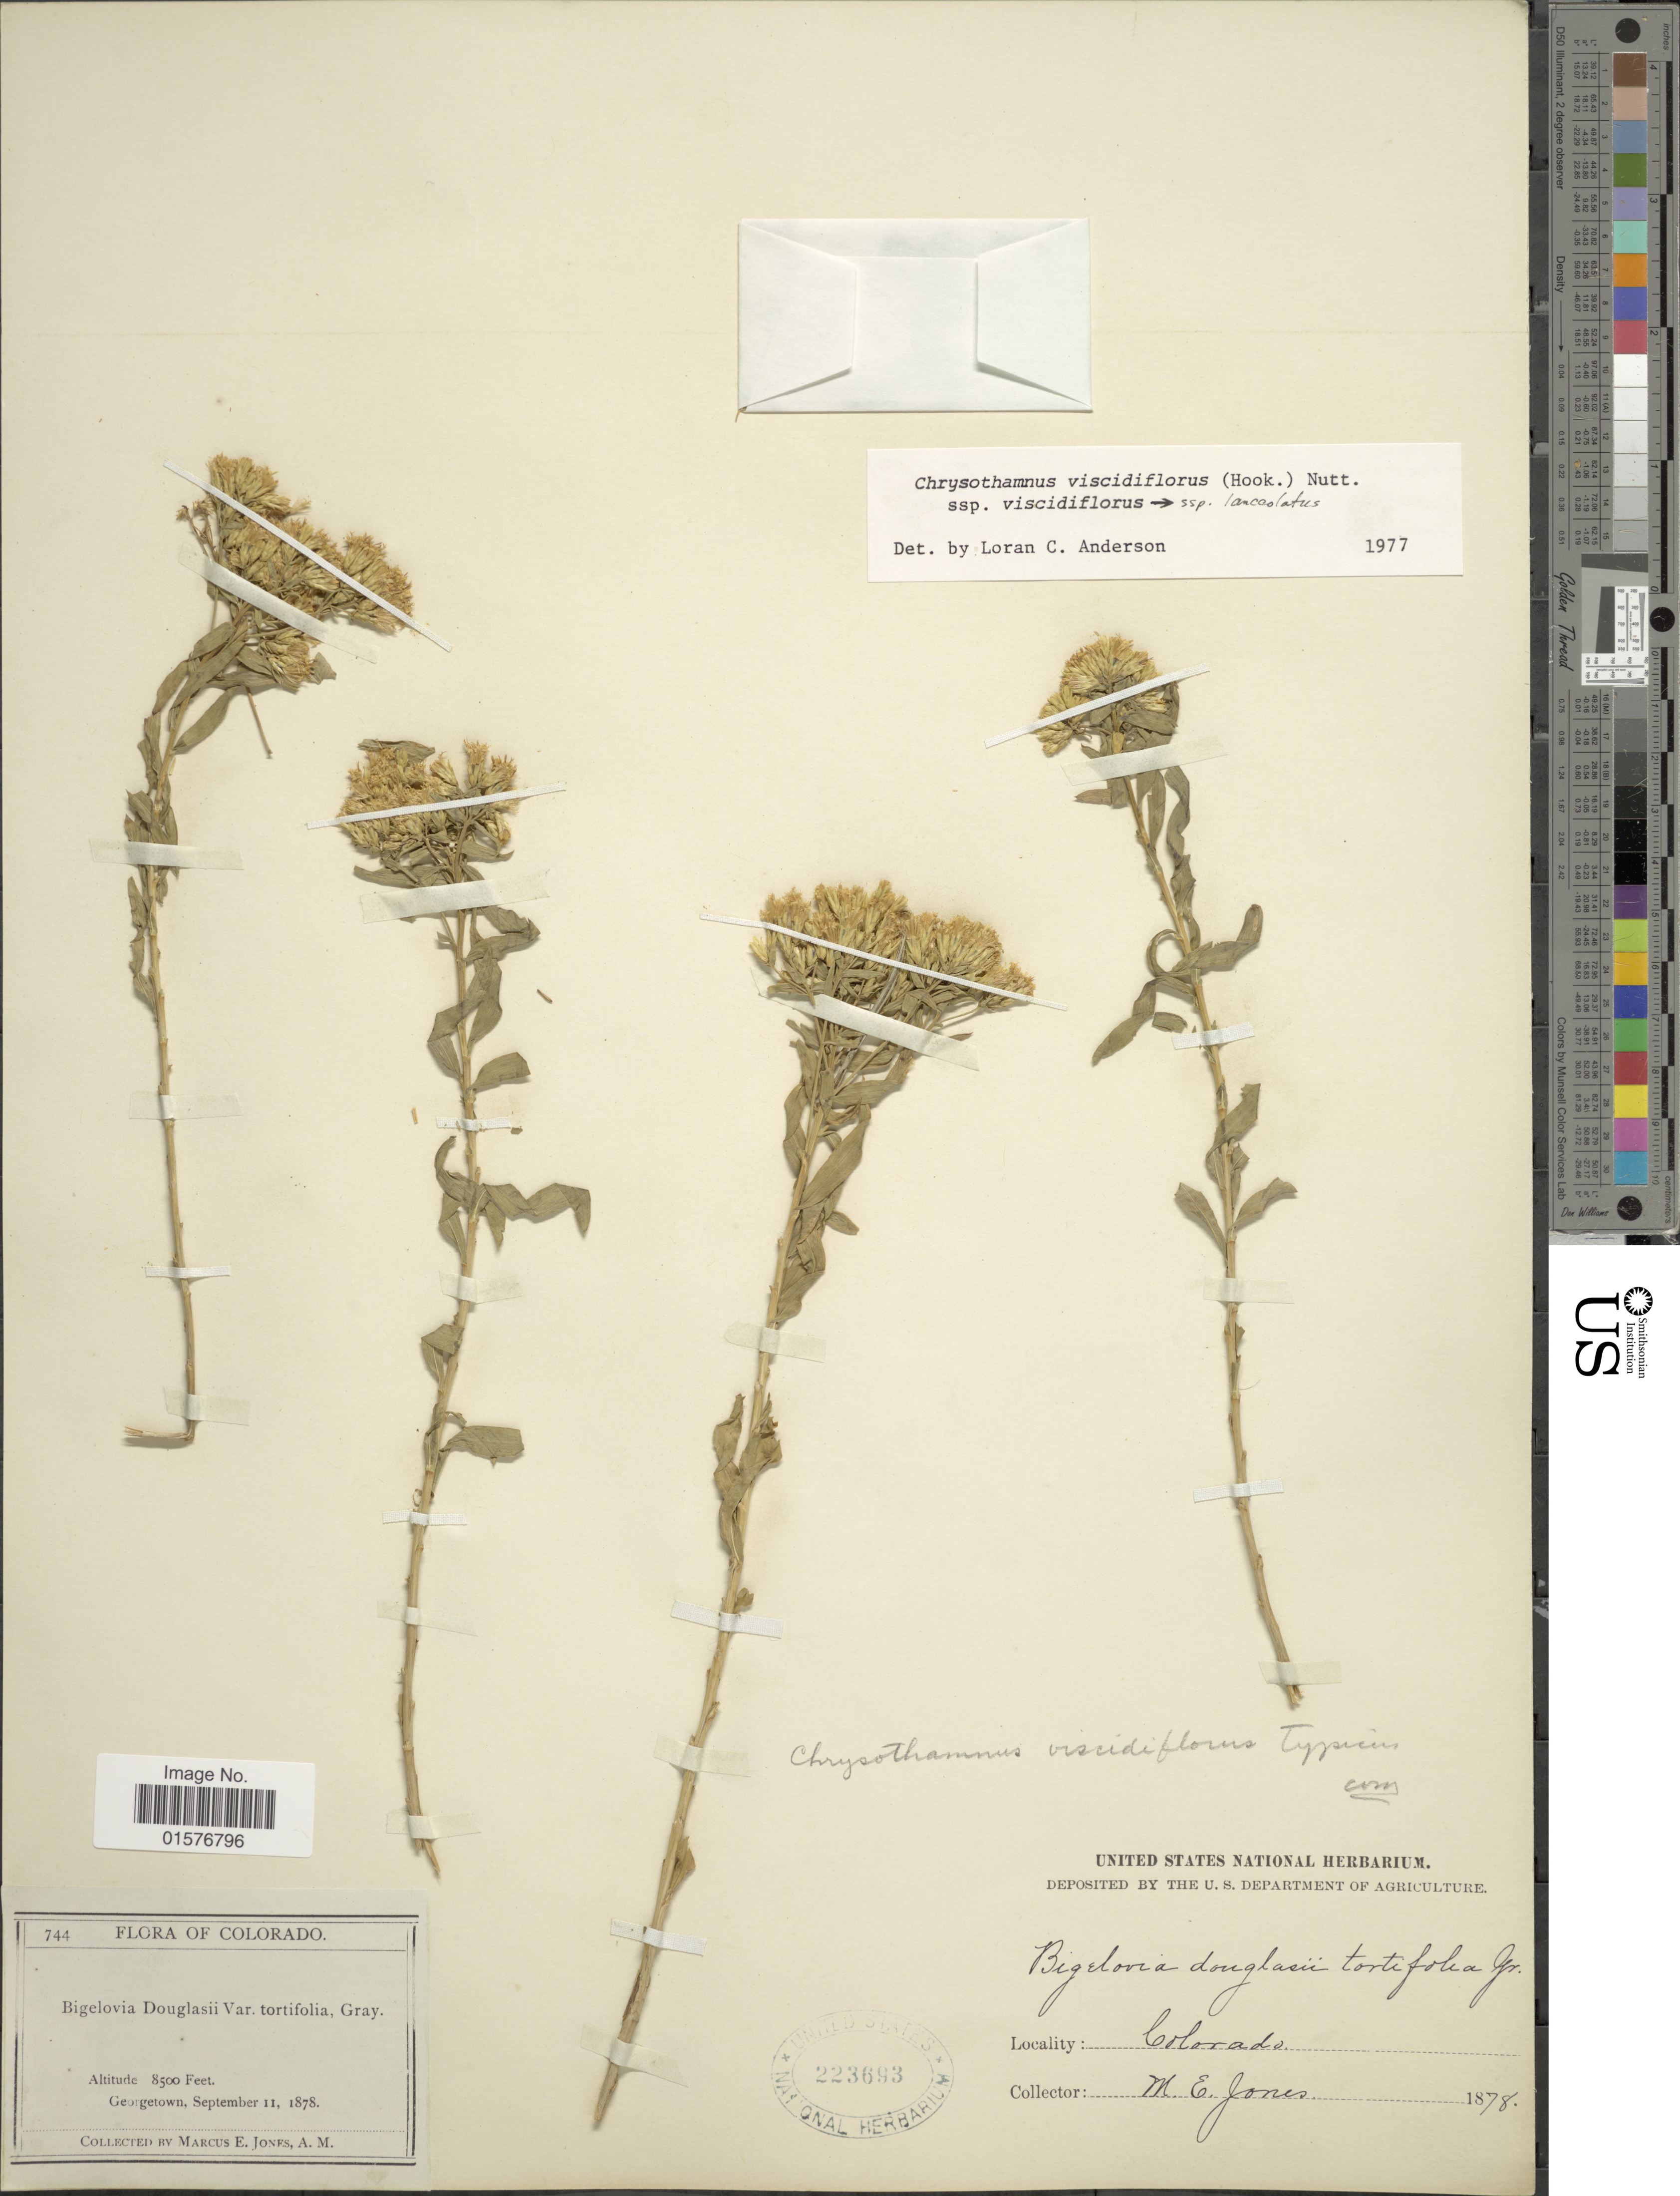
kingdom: Plantae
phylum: Tracheophyta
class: Magnoliopsida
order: Asterales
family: Asteraceae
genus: Chrysothamnus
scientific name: Chrysothamnus viscidiflorus subsp. viscidiflorus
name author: (Hook.) Nutt.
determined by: Urbatsch, Lowell E., Curator (LSU), Louisiana State University (UNITED STATES)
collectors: M. E. Jones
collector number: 744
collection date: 1878-09-11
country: United States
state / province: Colorado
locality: Georgetown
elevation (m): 2591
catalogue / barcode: US 223693